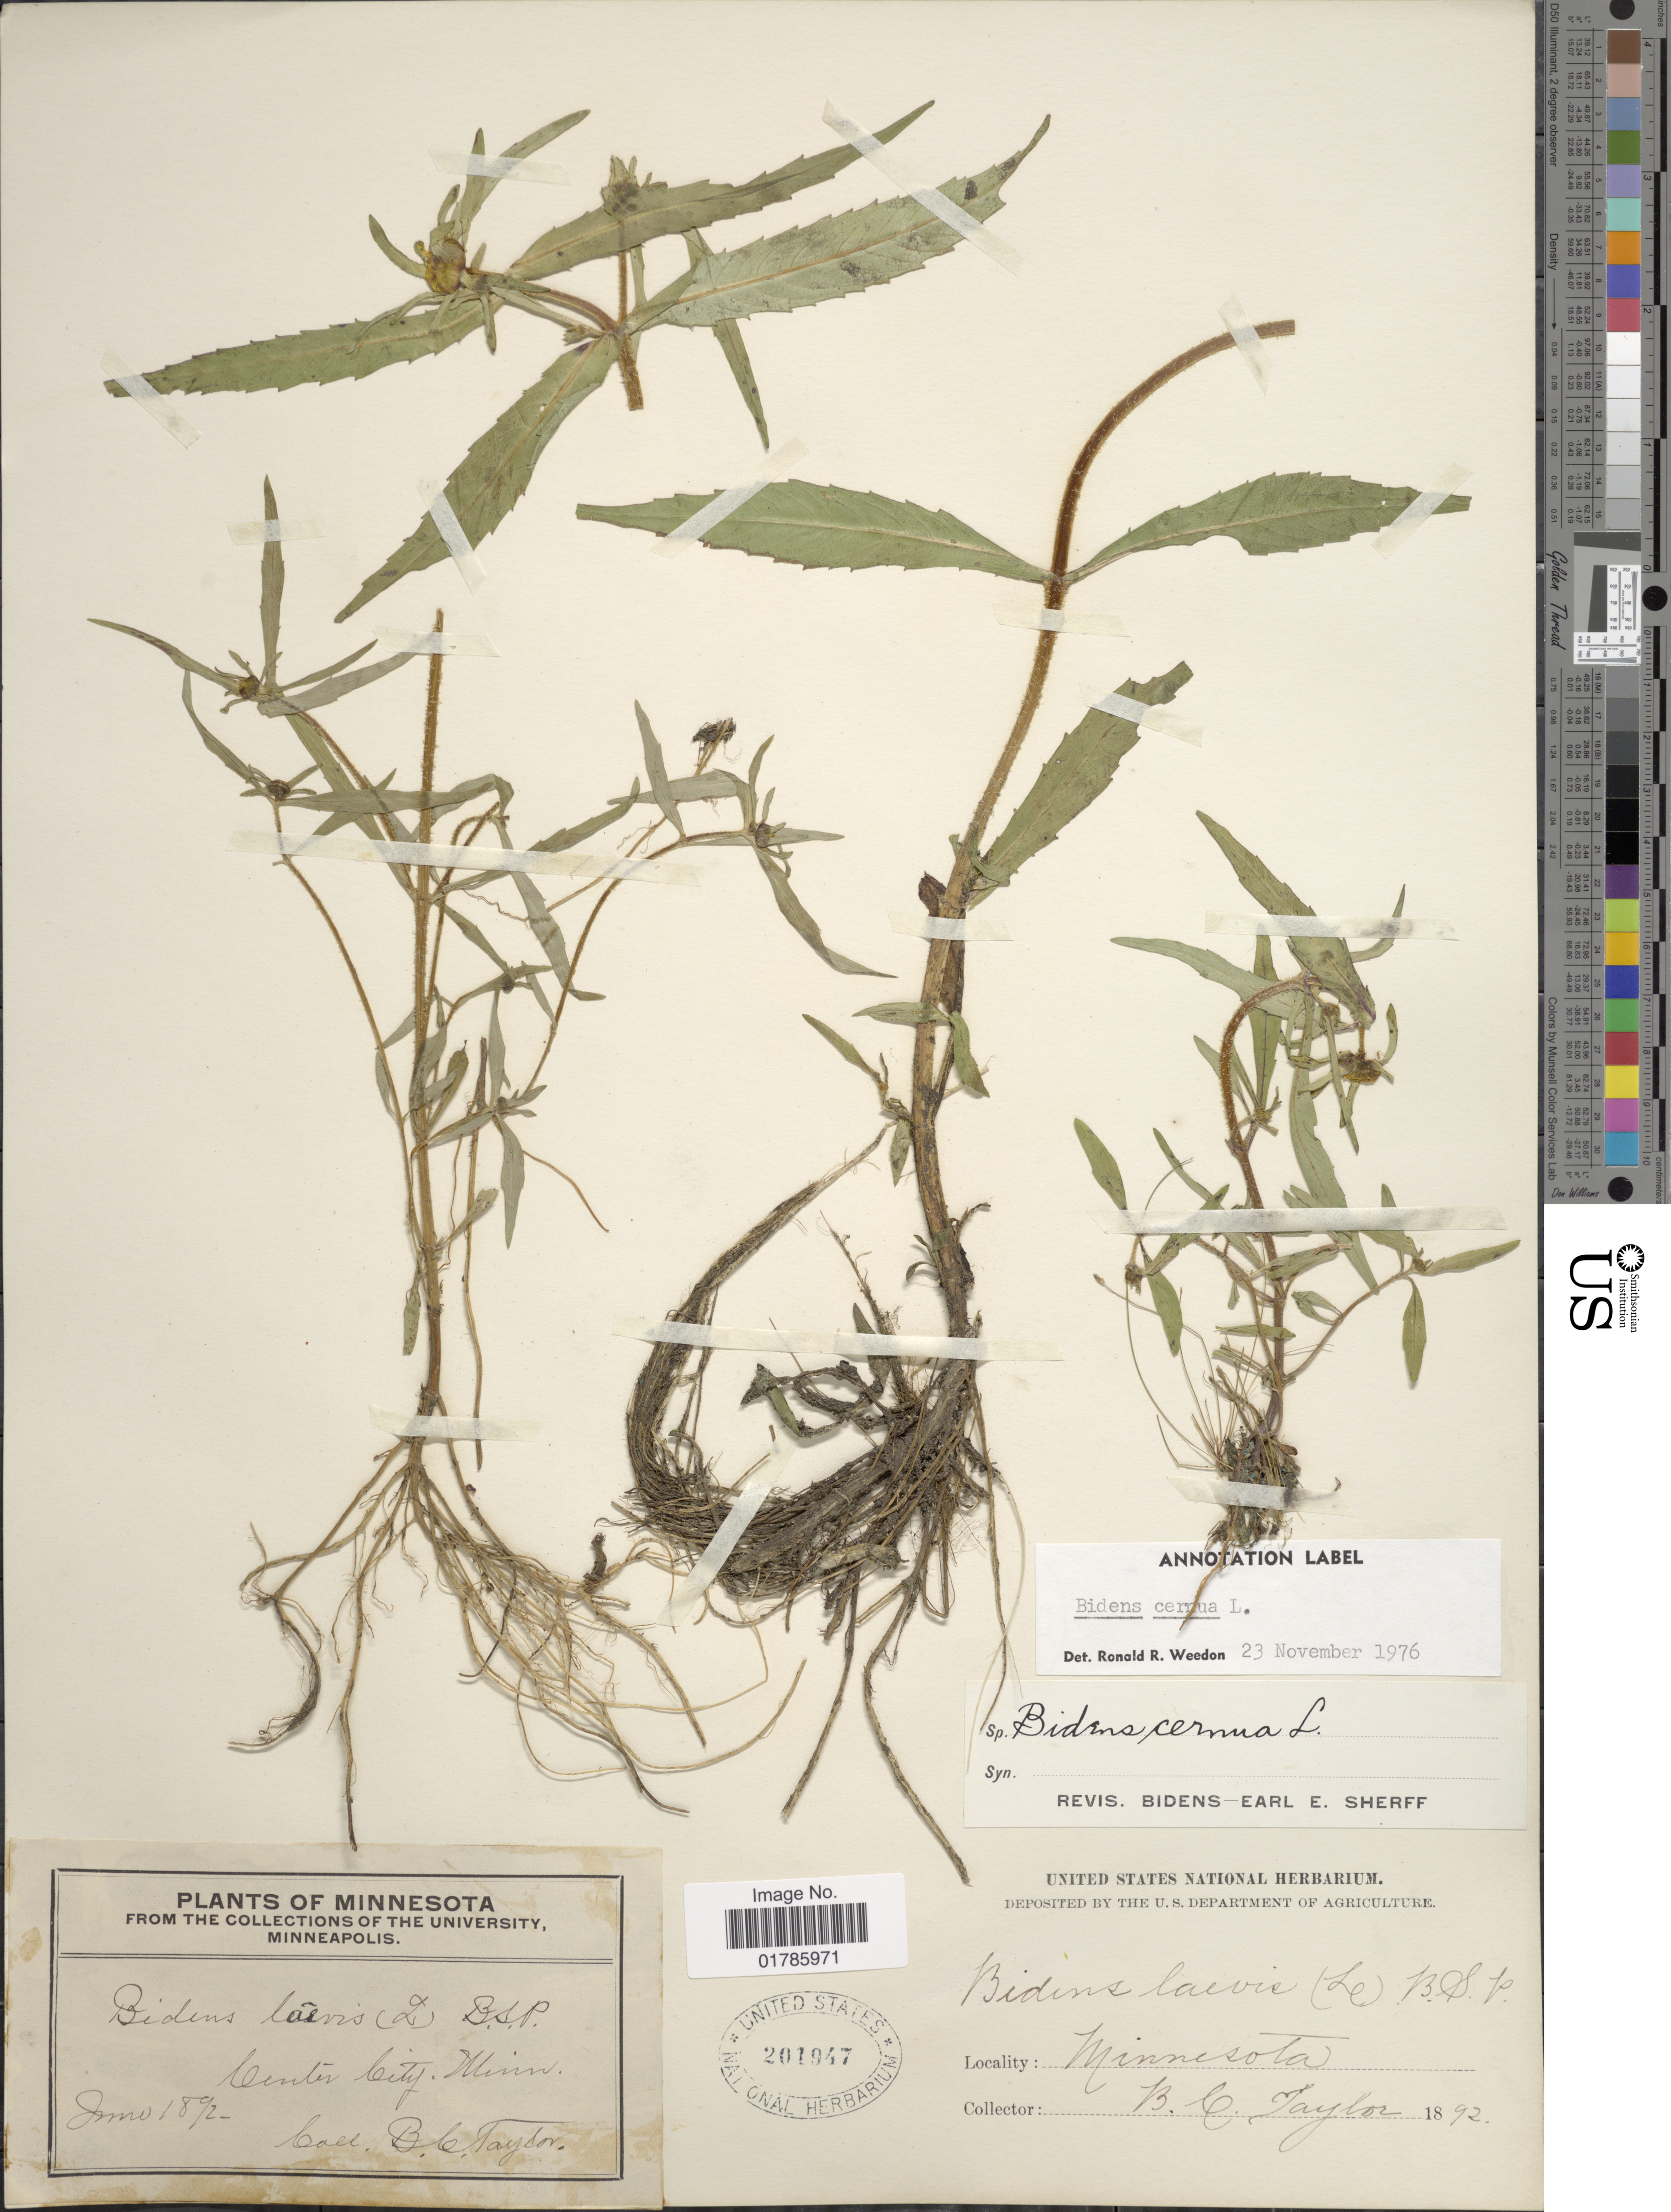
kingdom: Plantae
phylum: Tracheophyta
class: Magnoliopsida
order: Asterales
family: Asteraceae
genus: Bidens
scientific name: Bidens cernua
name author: L.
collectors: B. C. Taylor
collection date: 1892-06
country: United States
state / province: Minnesota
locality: Center City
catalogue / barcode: US 201947